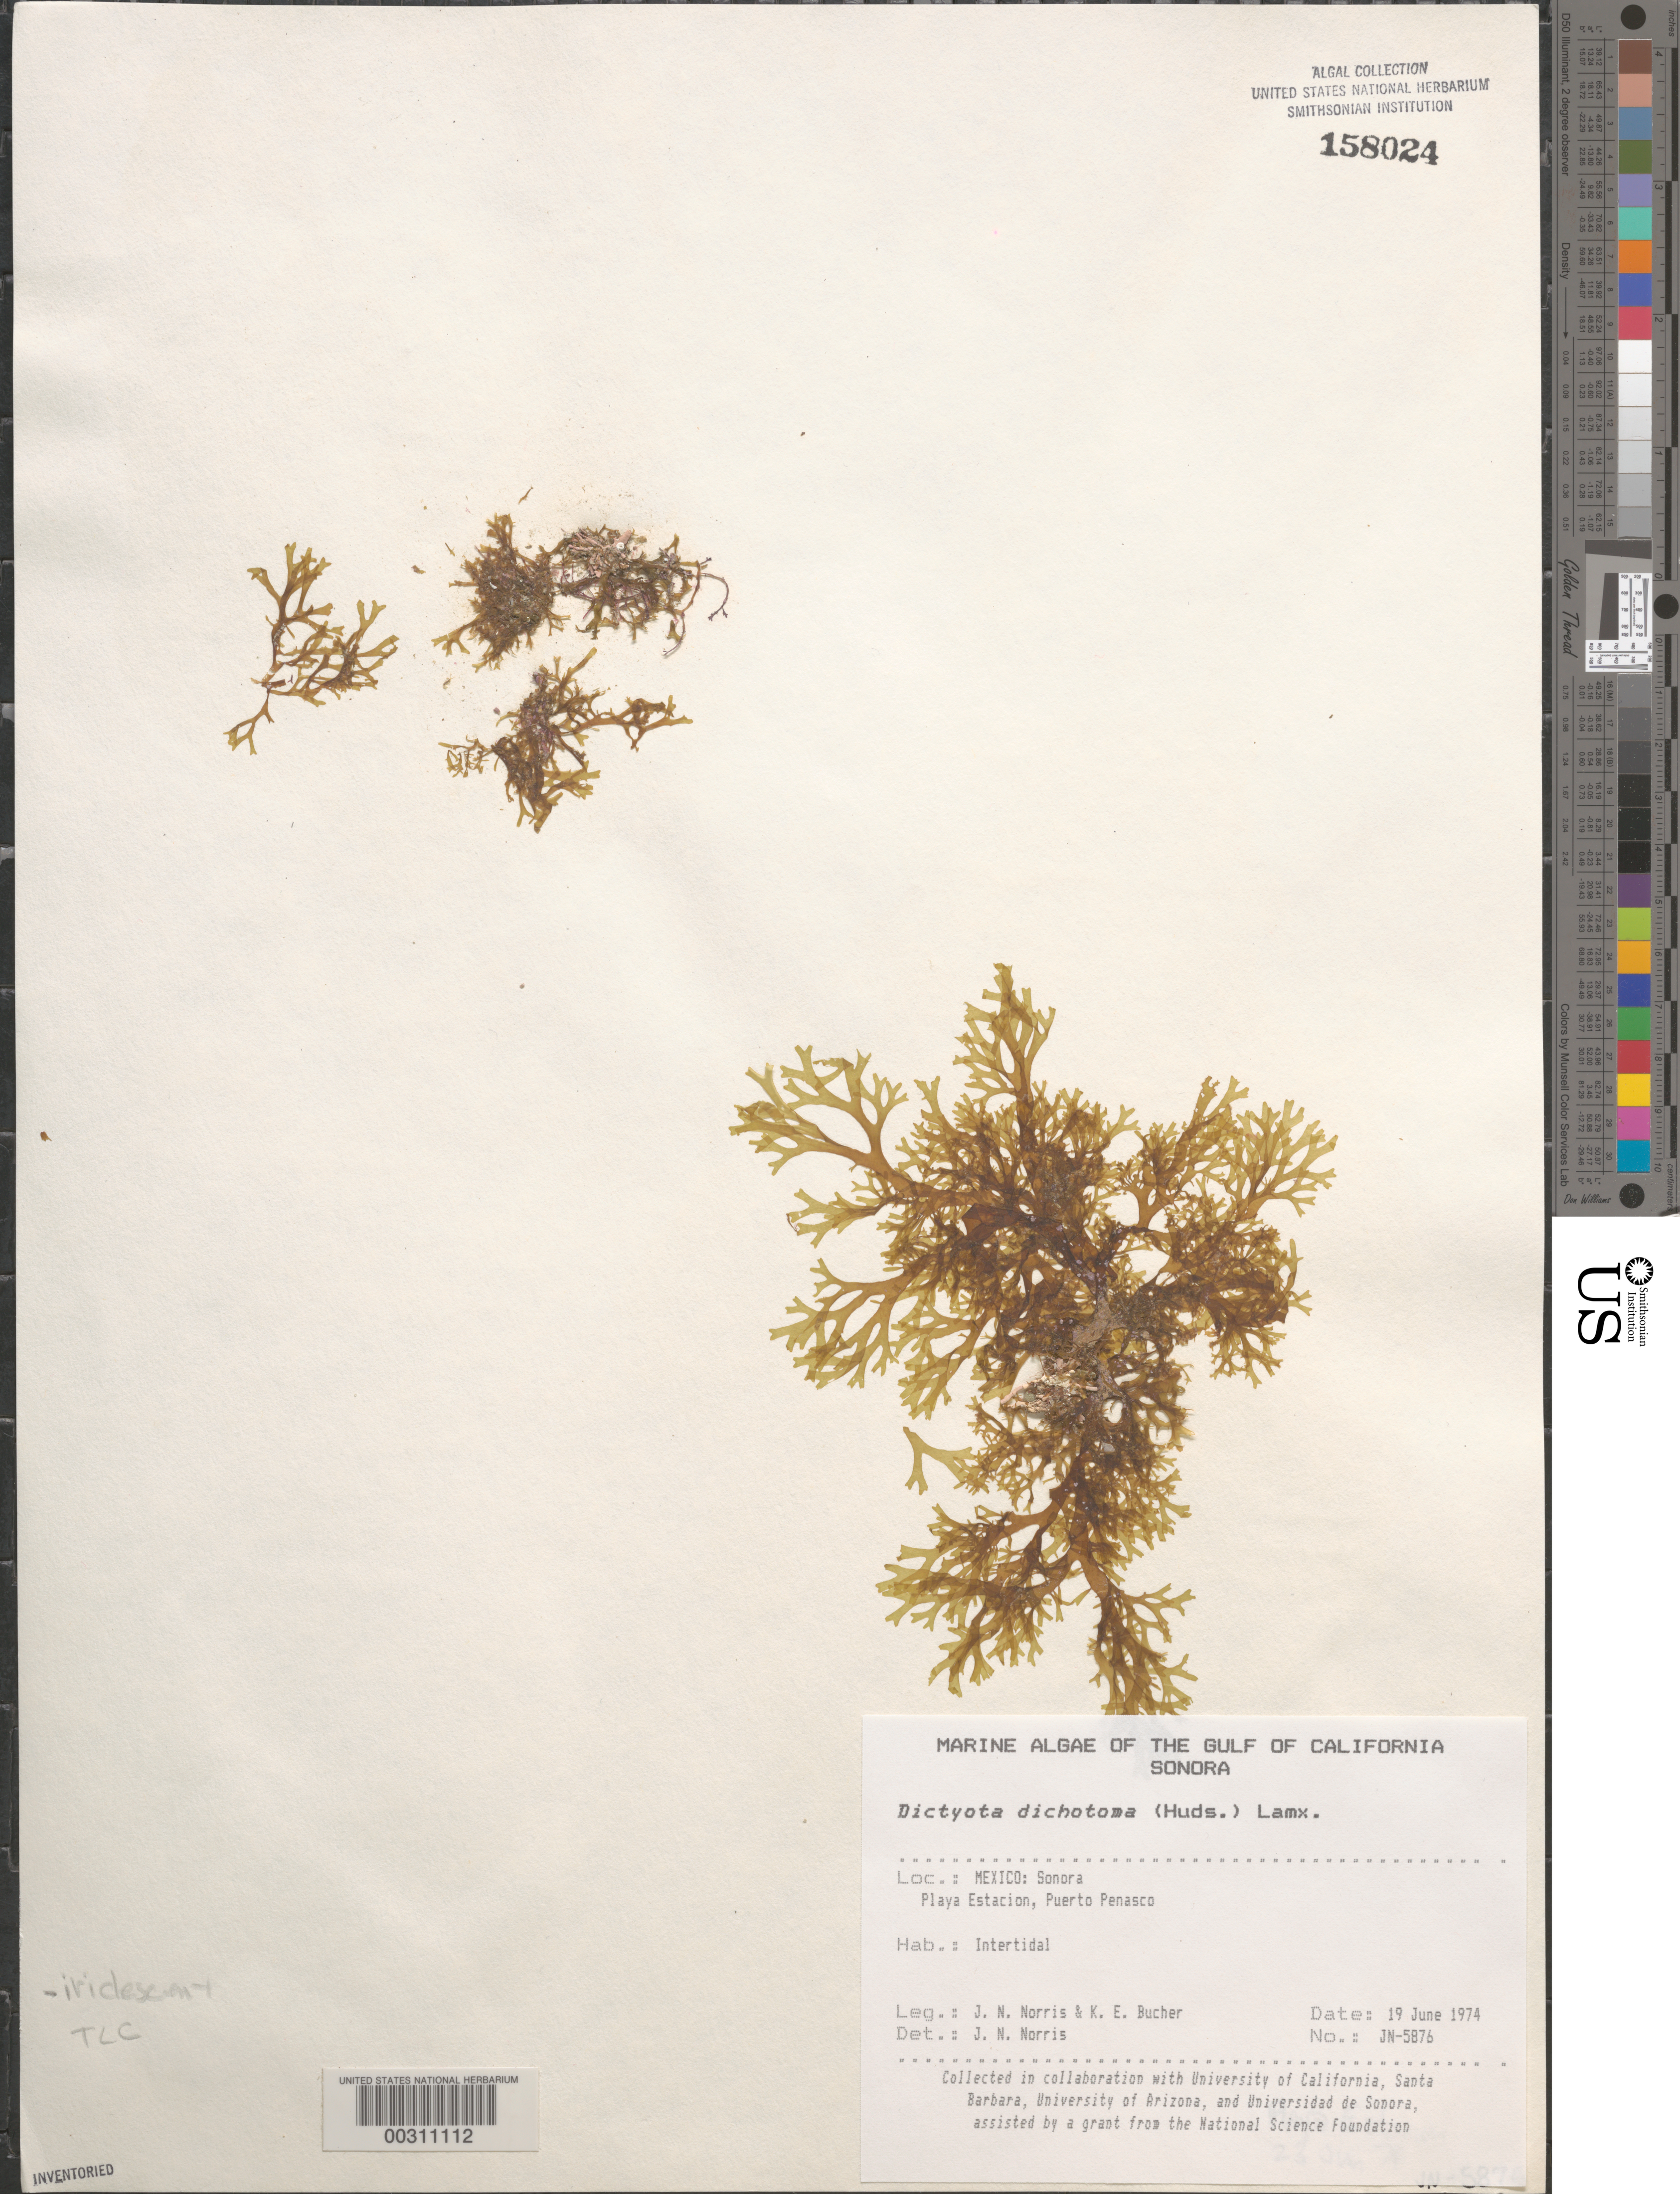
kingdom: Chromista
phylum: Ochrophyta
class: Phaeophyceae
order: Dictyotales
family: Dictyotaceae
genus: Dictyota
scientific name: Dictyota dichotoma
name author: (Huds.) J.V.Lamouroux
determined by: Norris, James N.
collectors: J. N. Norris & K. E. Bucher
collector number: JN-5876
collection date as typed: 19 Jun 1974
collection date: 1974-06-19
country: Mexico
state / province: Sonora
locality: Playa Estacion, Puerto Penasco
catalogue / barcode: US 158024